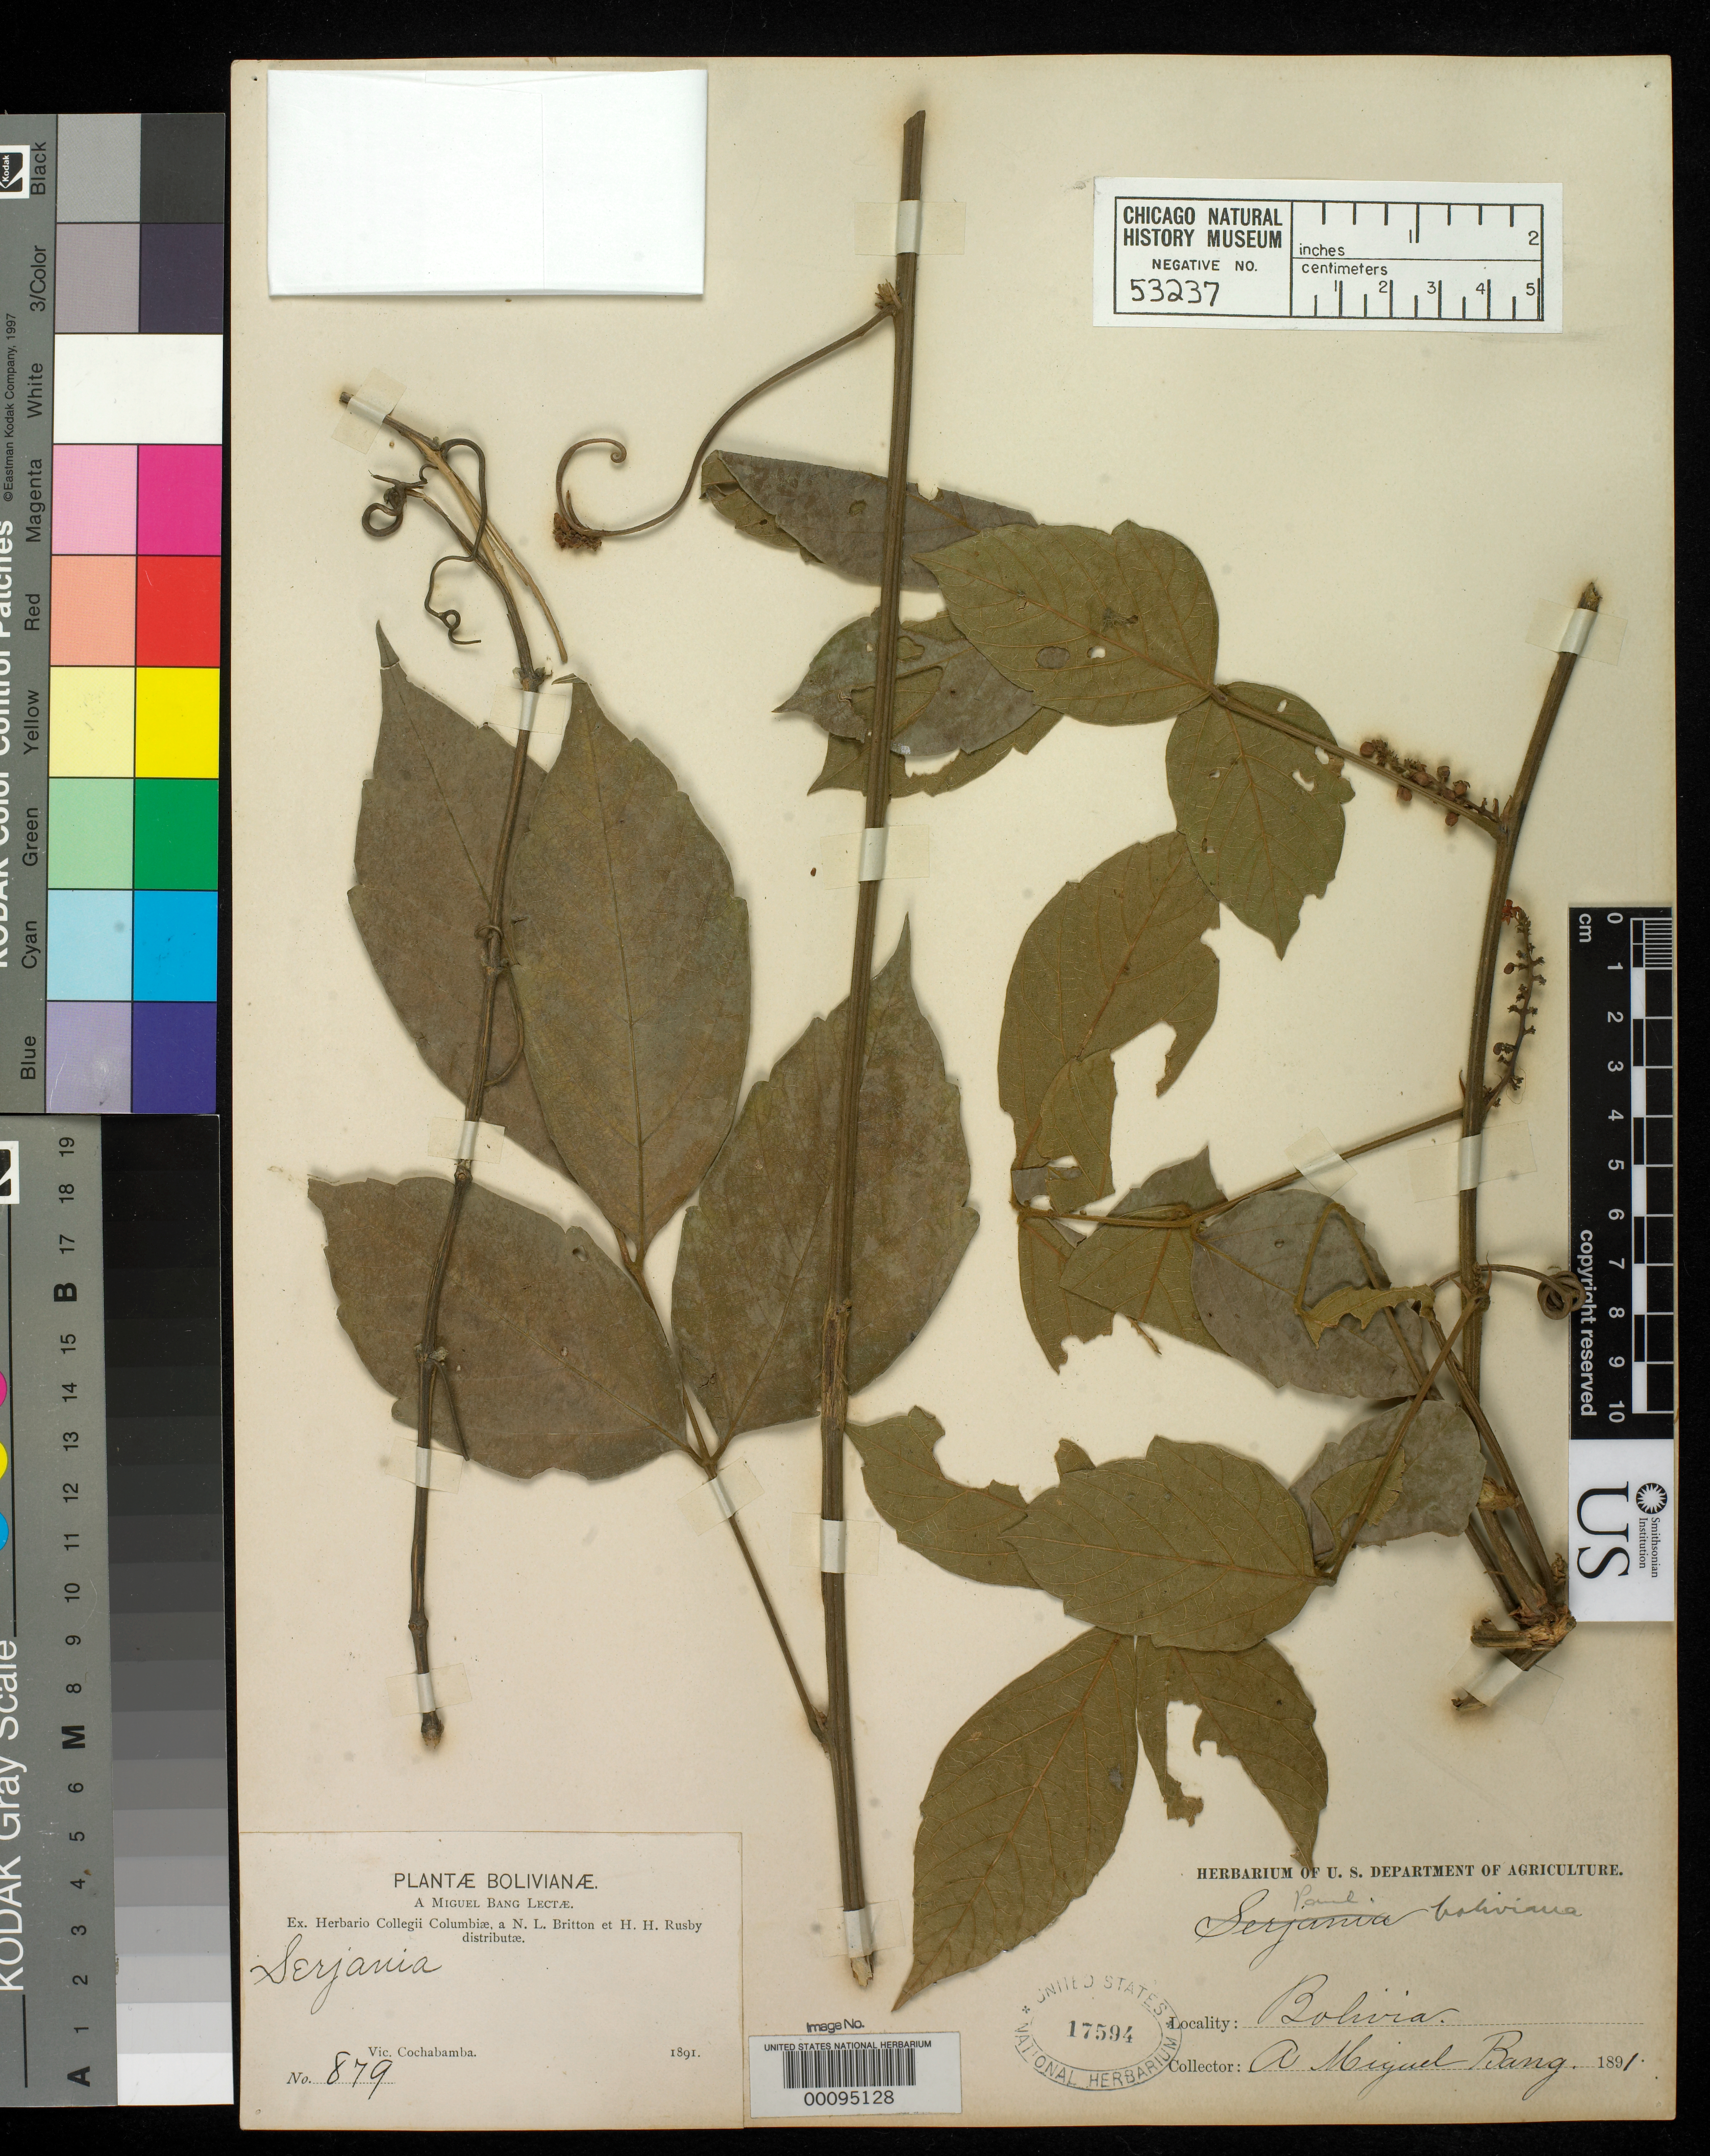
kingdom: Plantae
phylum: Tracheophyta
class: Magnoliopsida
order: Sapindales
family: Sapindaceae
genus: Paullinia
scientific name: Paullinia boliviana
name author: Radlk.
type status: Isotype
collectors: M. Bang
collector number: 879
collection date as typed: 1890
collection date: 1890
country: Bolivia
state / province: Cochabamba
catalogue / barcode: US 17594